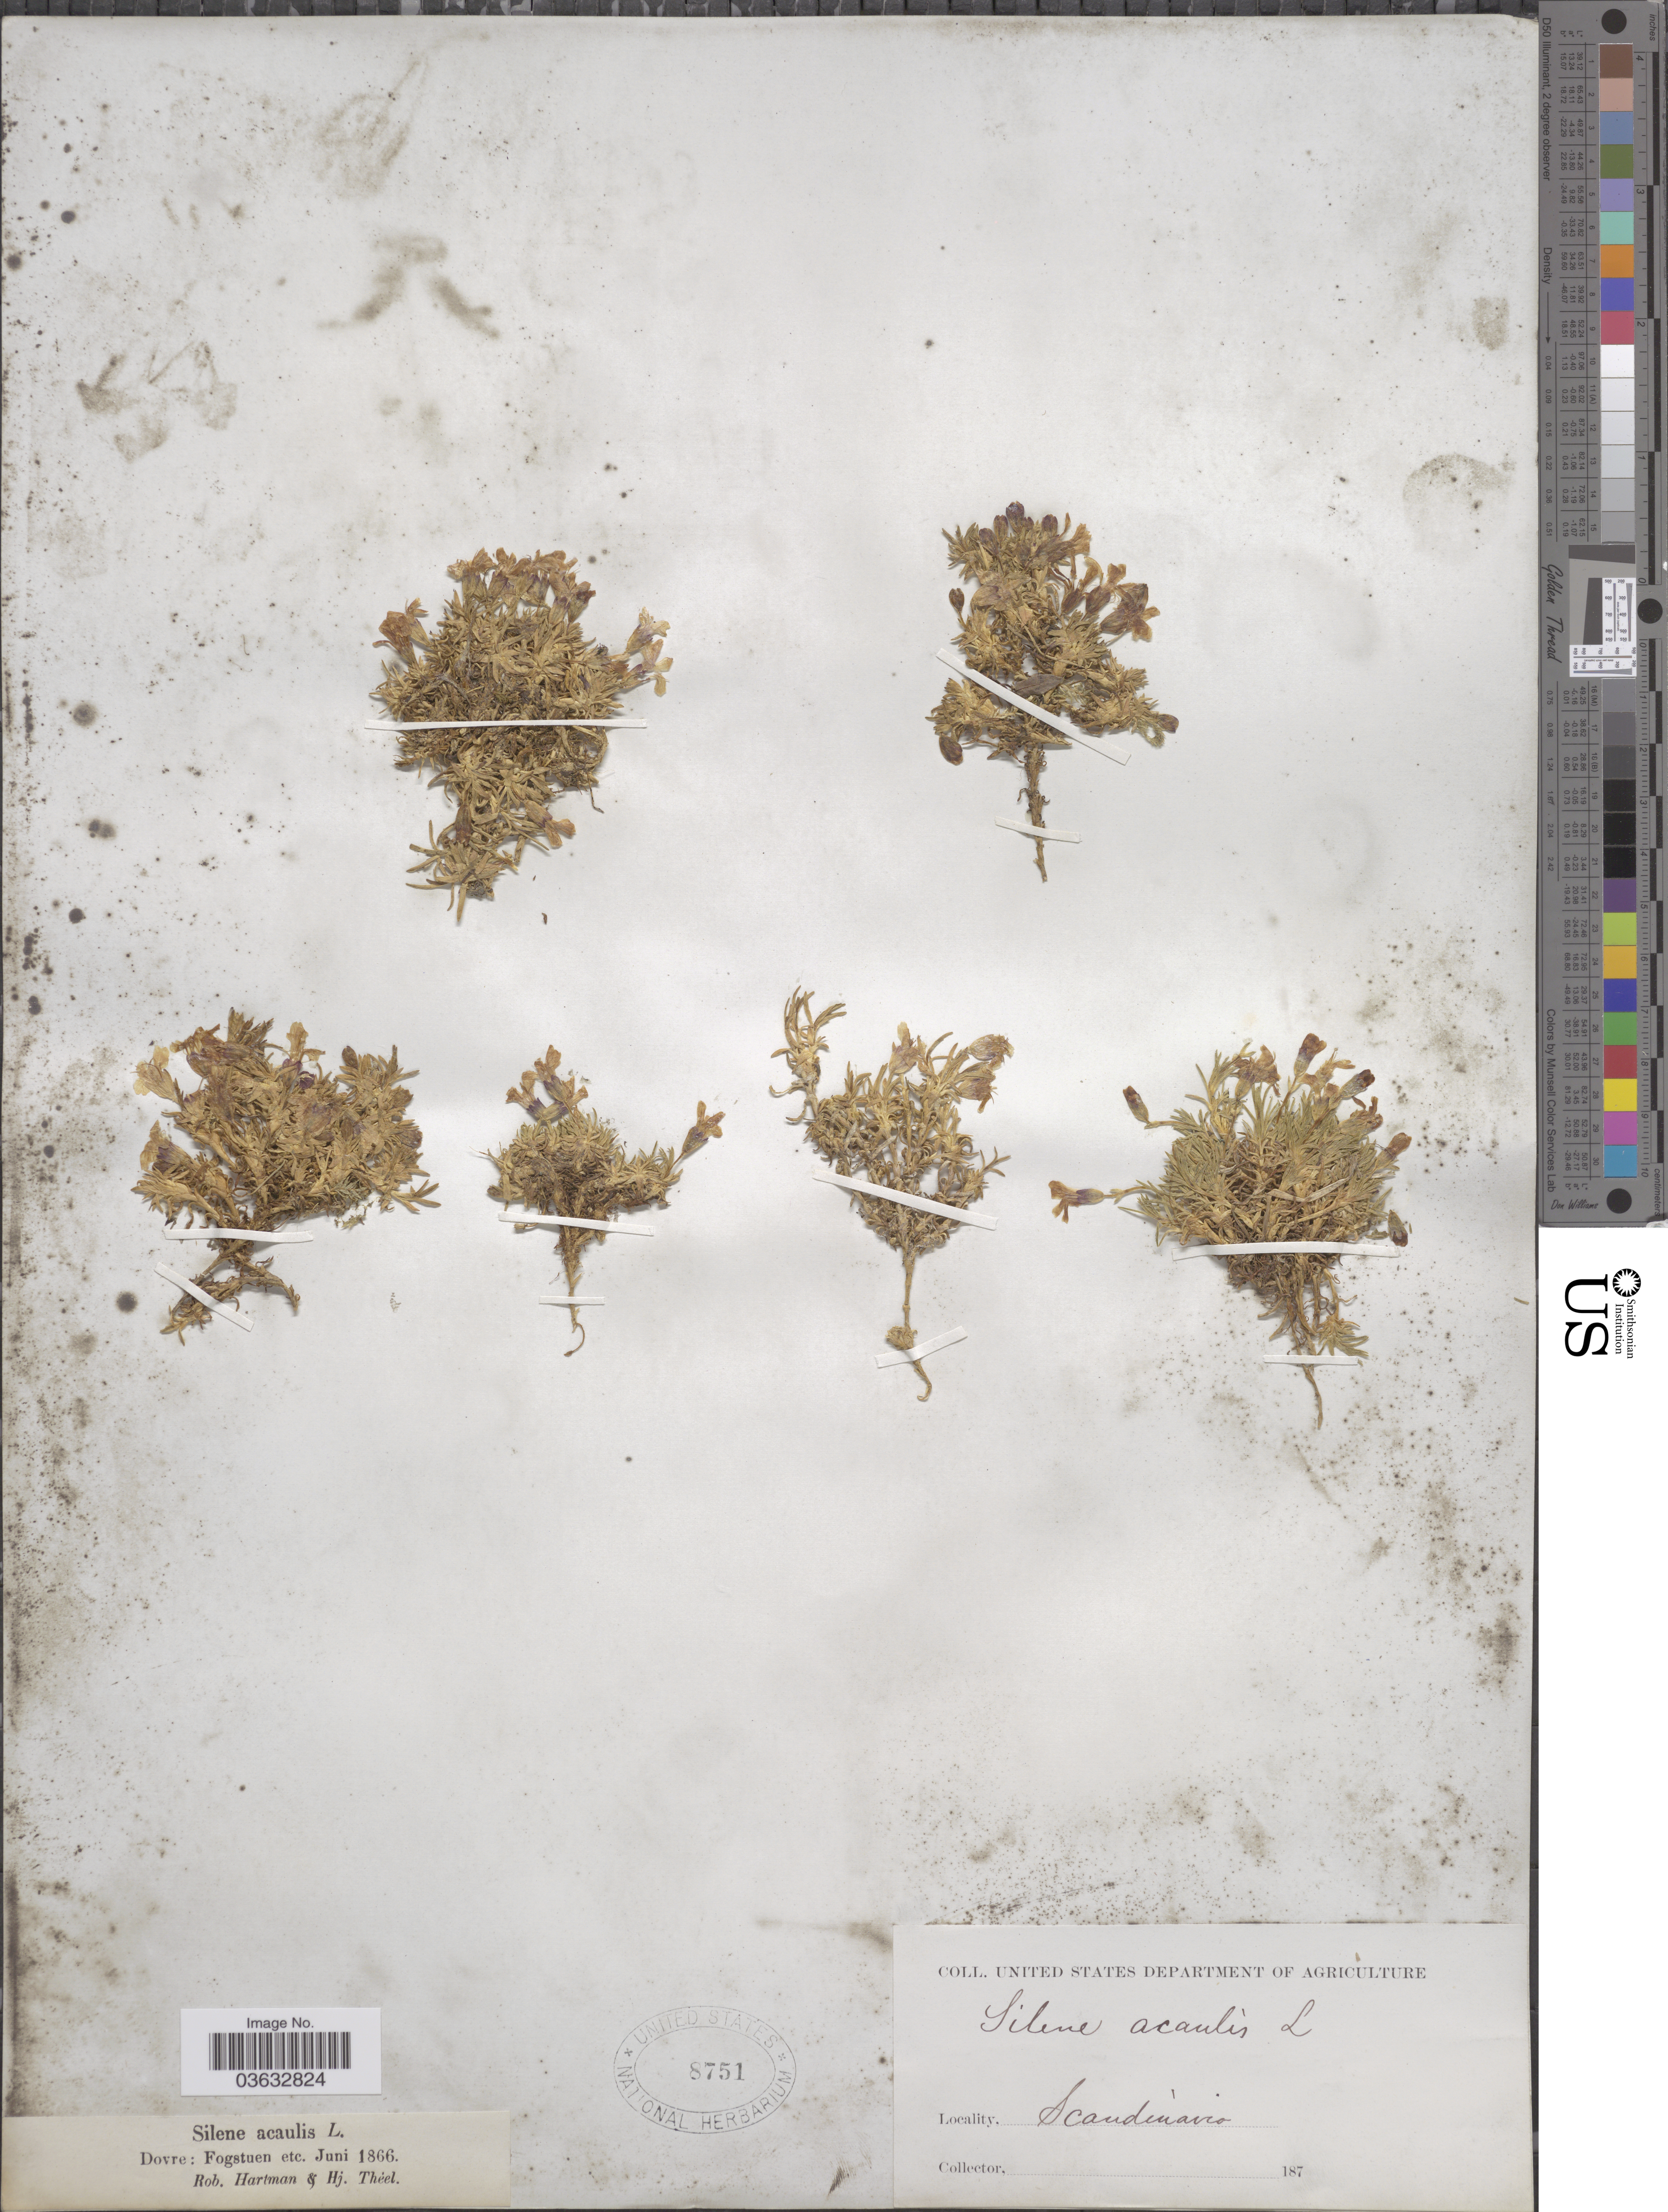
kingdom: Plantae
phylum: Tracheophyta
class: Magnoliopsida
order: Caryophyllales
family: Caryophyllaceae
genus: Silene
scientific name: Silene acaulis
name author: (L.) Jacq.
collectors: R. W. Hartman & H. Théel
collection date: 1866-06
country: Norway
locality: Dovre: Fogstuen etc. Scandinavio.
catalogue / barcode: US 8751